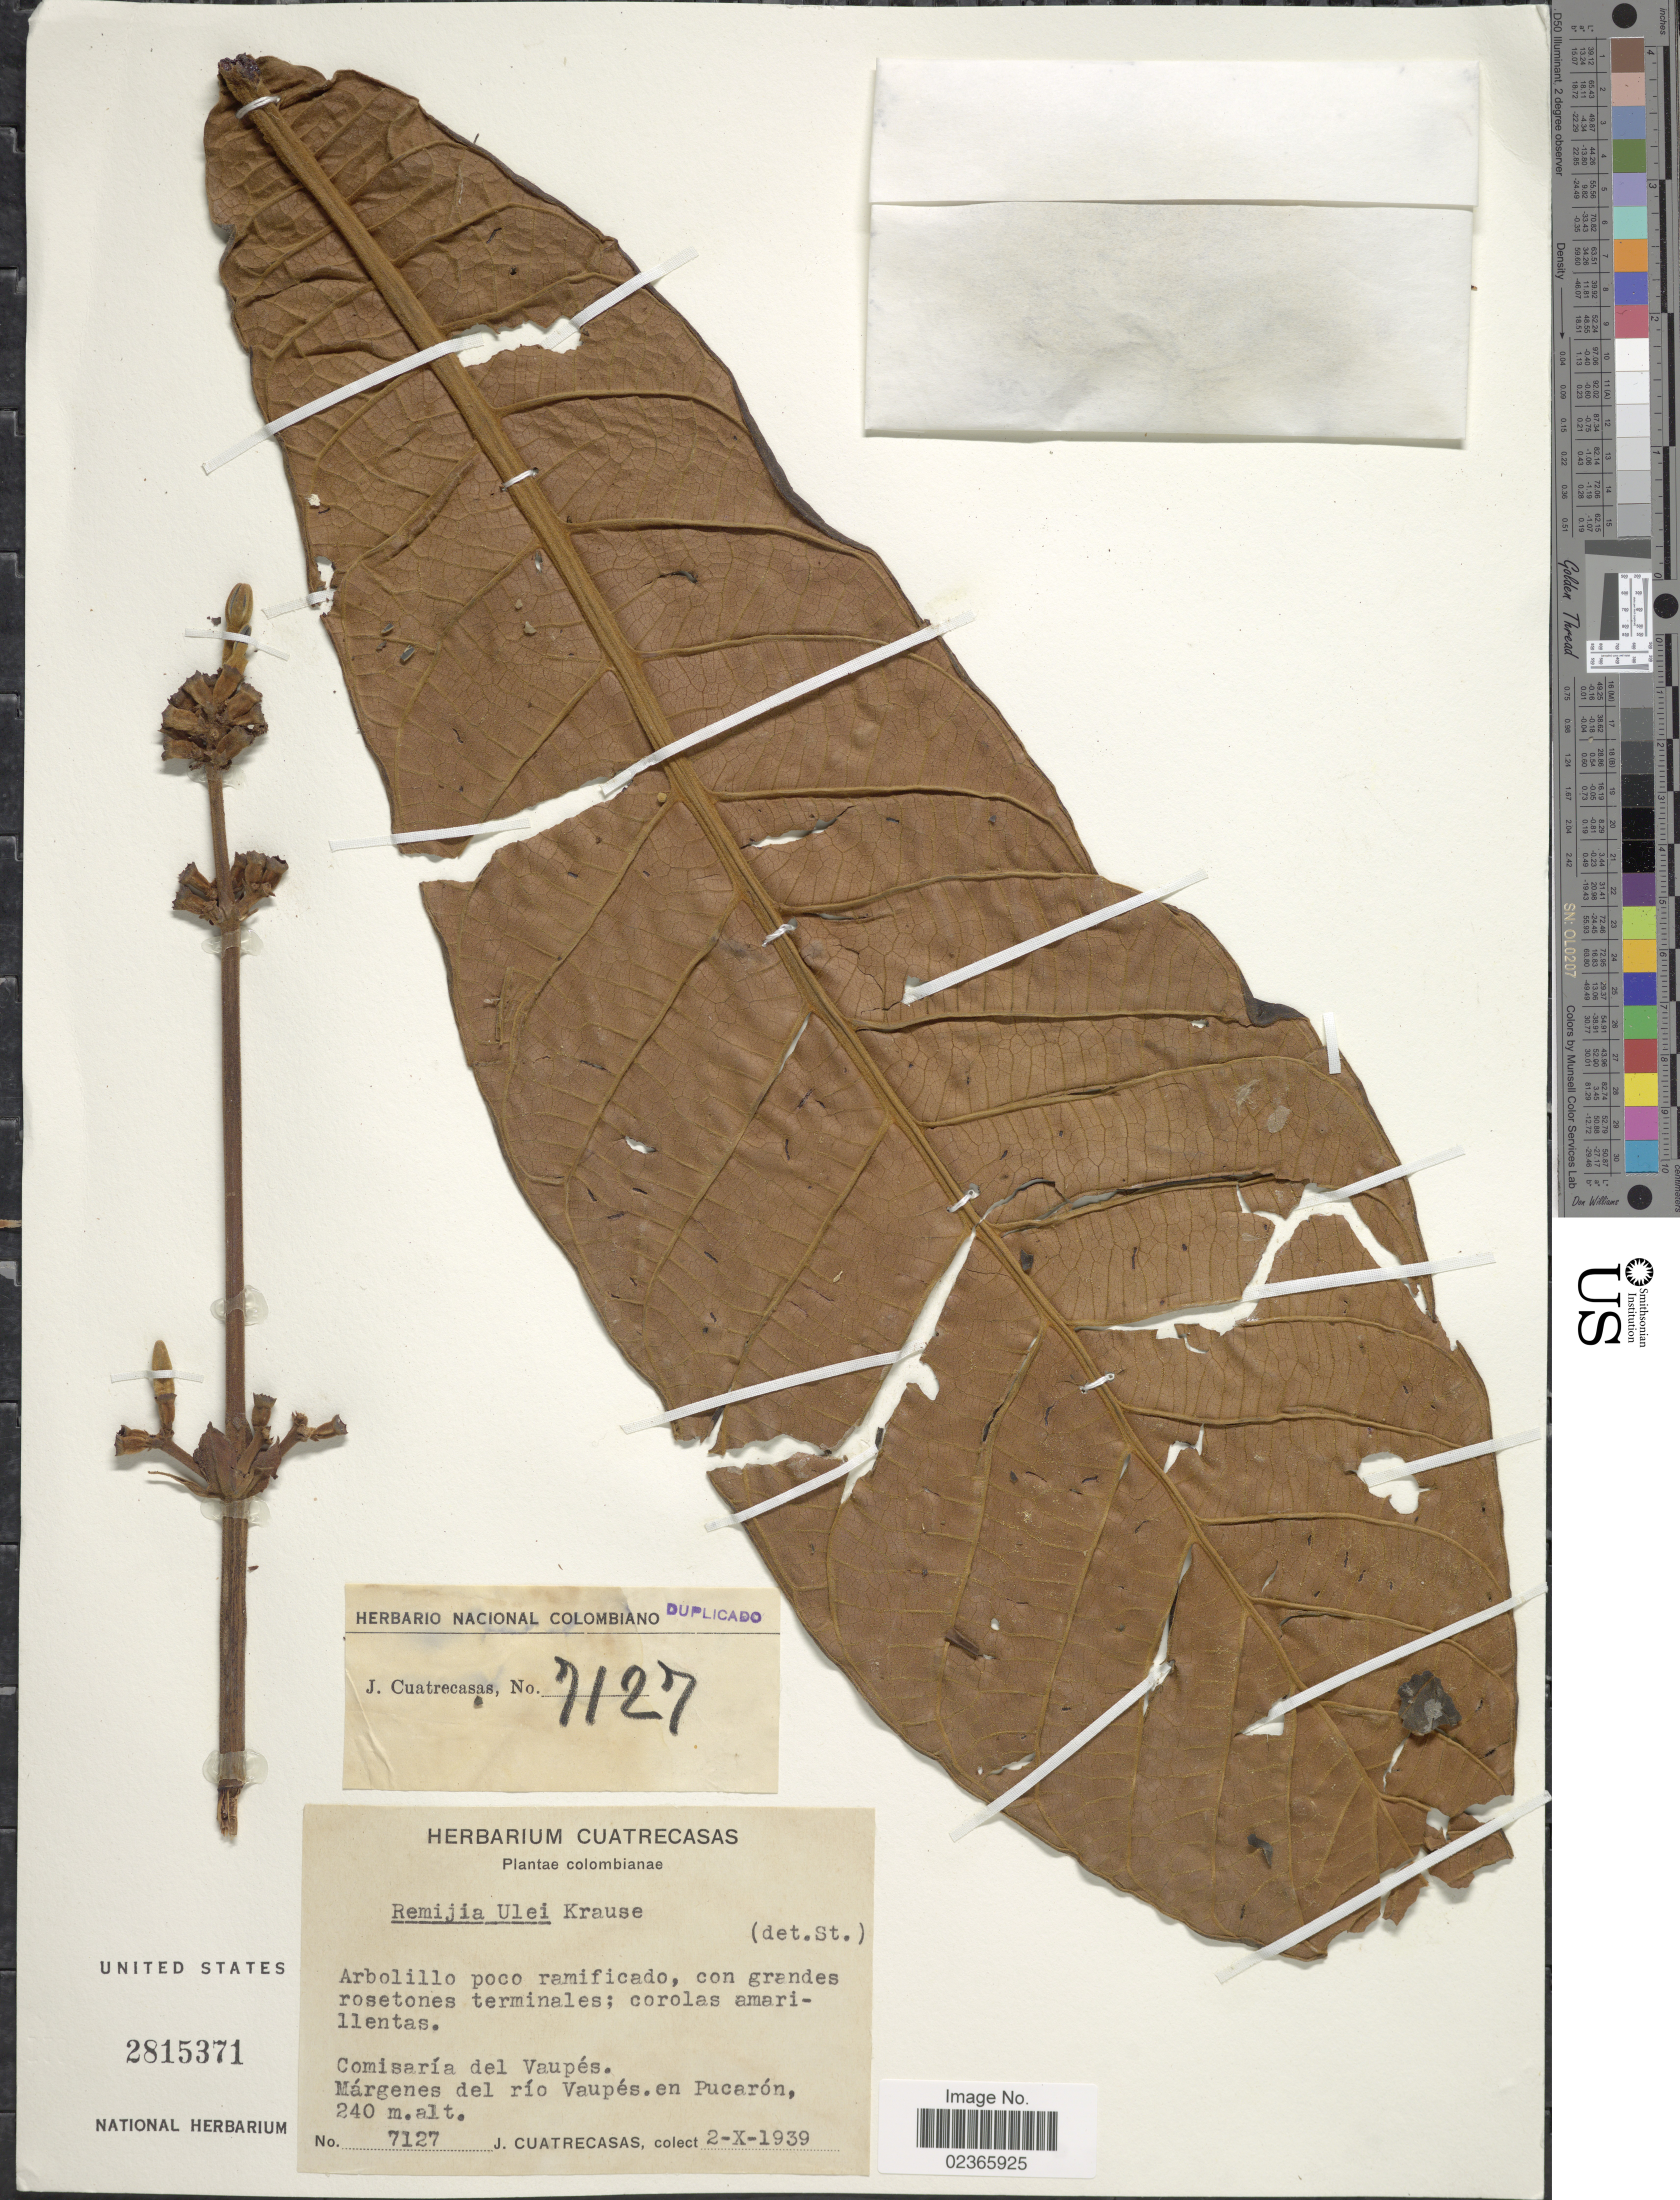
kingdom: Plantae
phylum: Tracheophyta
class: Magnoliopsida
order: Gentianales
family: Rubiaceae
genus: Remijia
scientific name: Remijia ulei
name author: K. Krause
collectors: J. Cuatrecasas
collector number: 7127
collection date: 1939-10-02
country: Colombia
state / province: Vaupés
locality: Margenes del rio Vaupes. en Pucaron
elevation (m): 240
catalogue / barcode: US 2815371